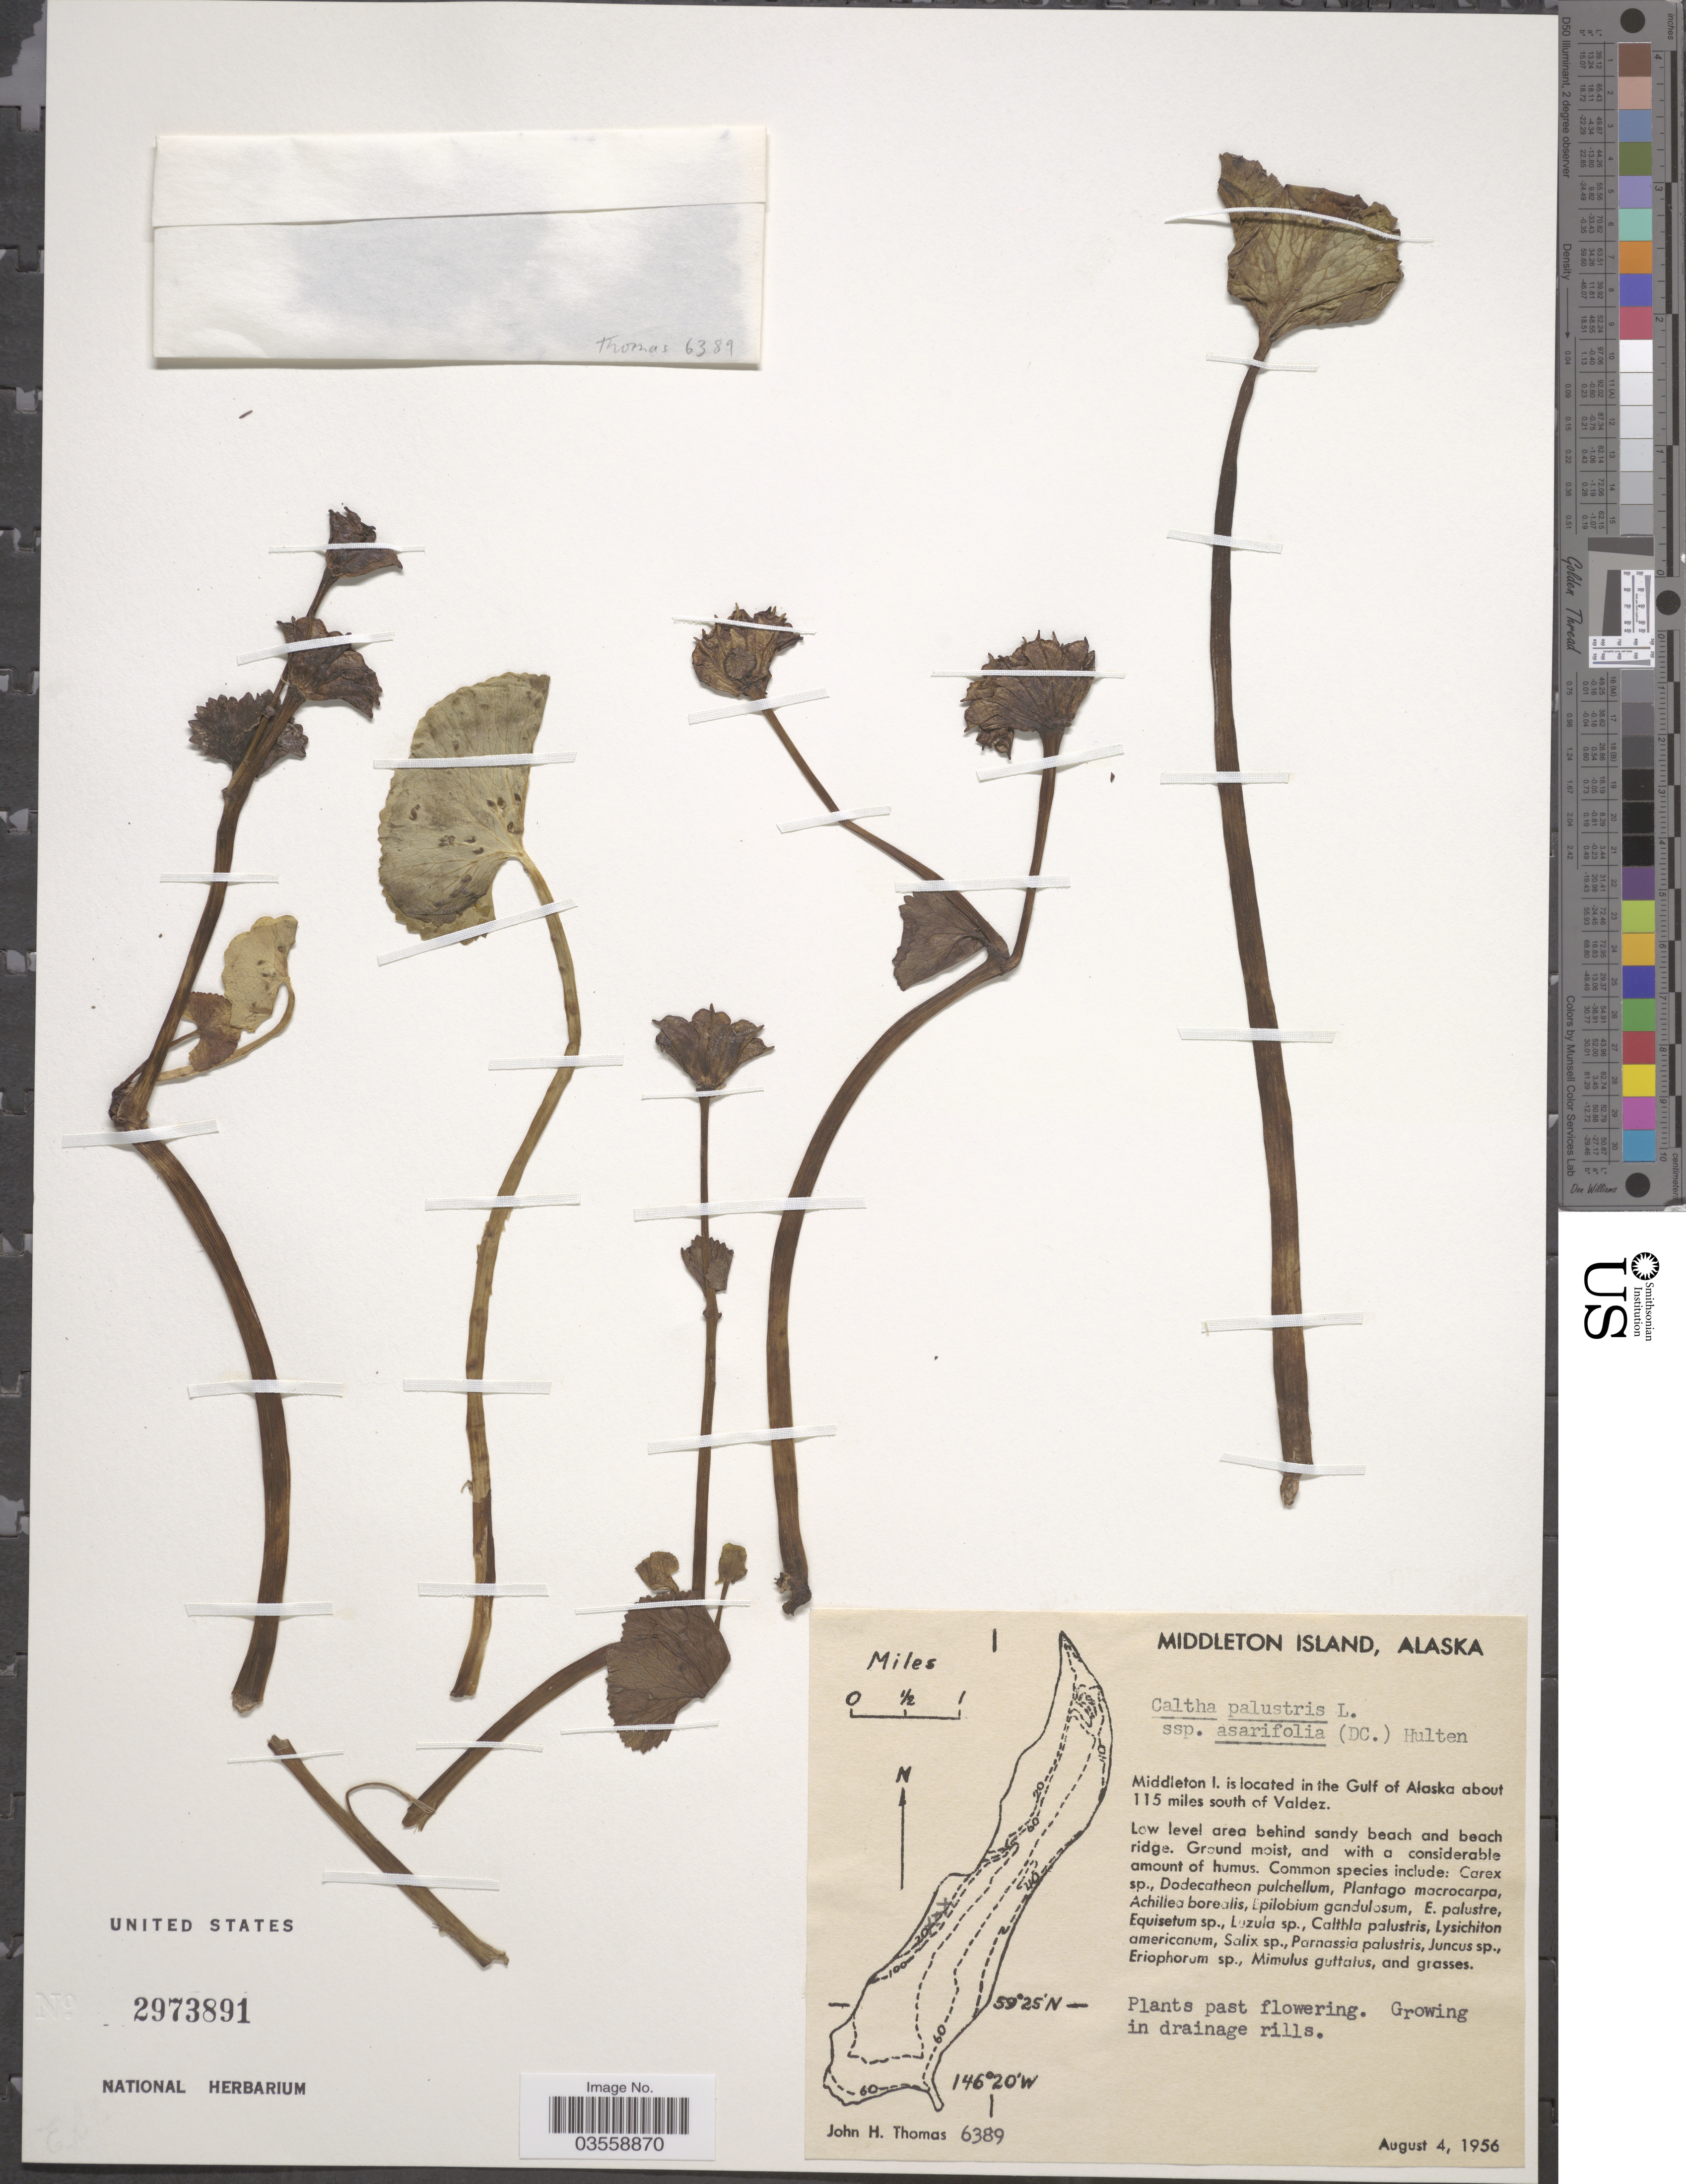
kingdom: Plantae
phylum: Tracheophyta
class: Magnoliopsida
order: Ranunculales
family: Ranunculaceae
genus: Caltha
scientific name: Caltha palustris var. asarifolia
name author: (DC.) Huth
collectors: J. H. Thomas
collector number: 6389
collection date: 1956-08-04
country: United States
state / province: Alaska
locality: Middleton Island. Middleton I. is located in the Gulf of Alaska about 115 miles south of Valdez.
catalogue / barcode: US 2973891